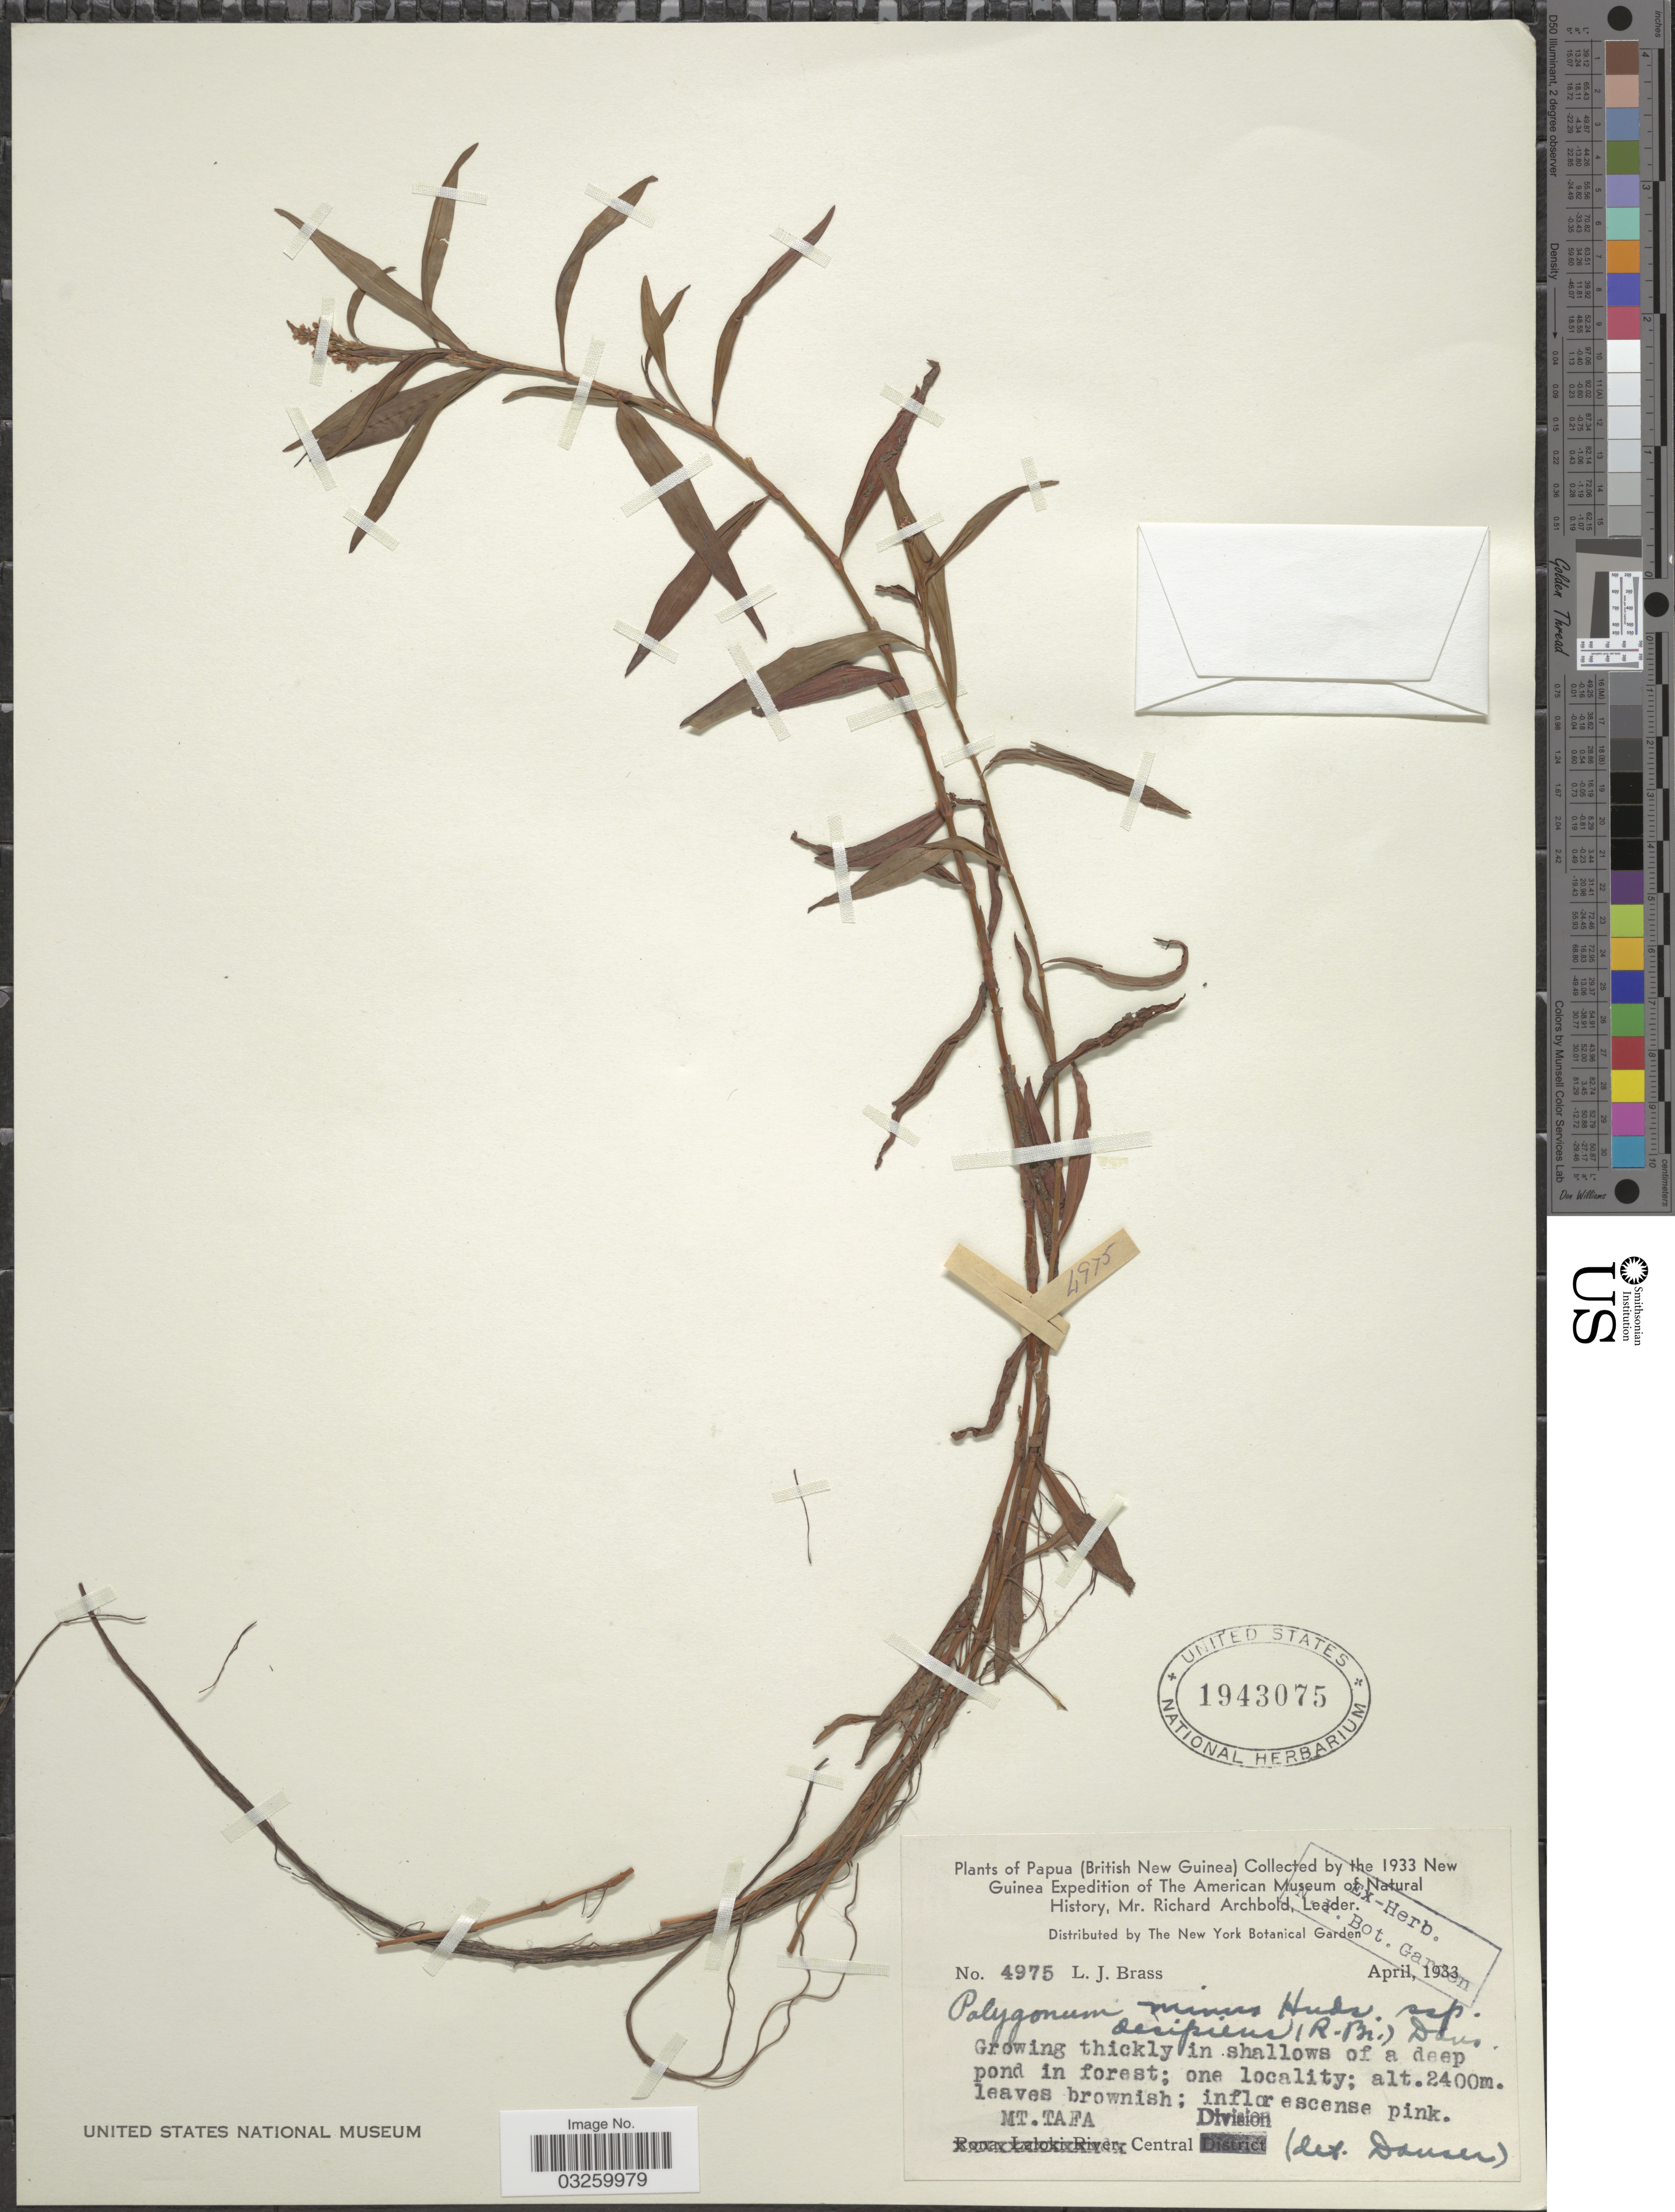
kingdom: Plantae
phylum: Tracheophyta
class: Magnoliopsida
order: Caryophyllales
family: Polygonaceae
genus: Persicaria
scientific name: Persicaria minor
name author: (Huds.) Opiz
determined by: Wagner, W. L., (BOT), Smithsonian Institution - National Museum of Natural History (UNITED STATES)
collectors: L. J. Brass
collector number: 4975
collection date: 1933-04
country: Papua New Guinea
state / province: Central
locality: Papua (British New Guinea). Mt. Tafa. Central Division.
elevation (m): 2400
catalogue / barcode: US 1943075